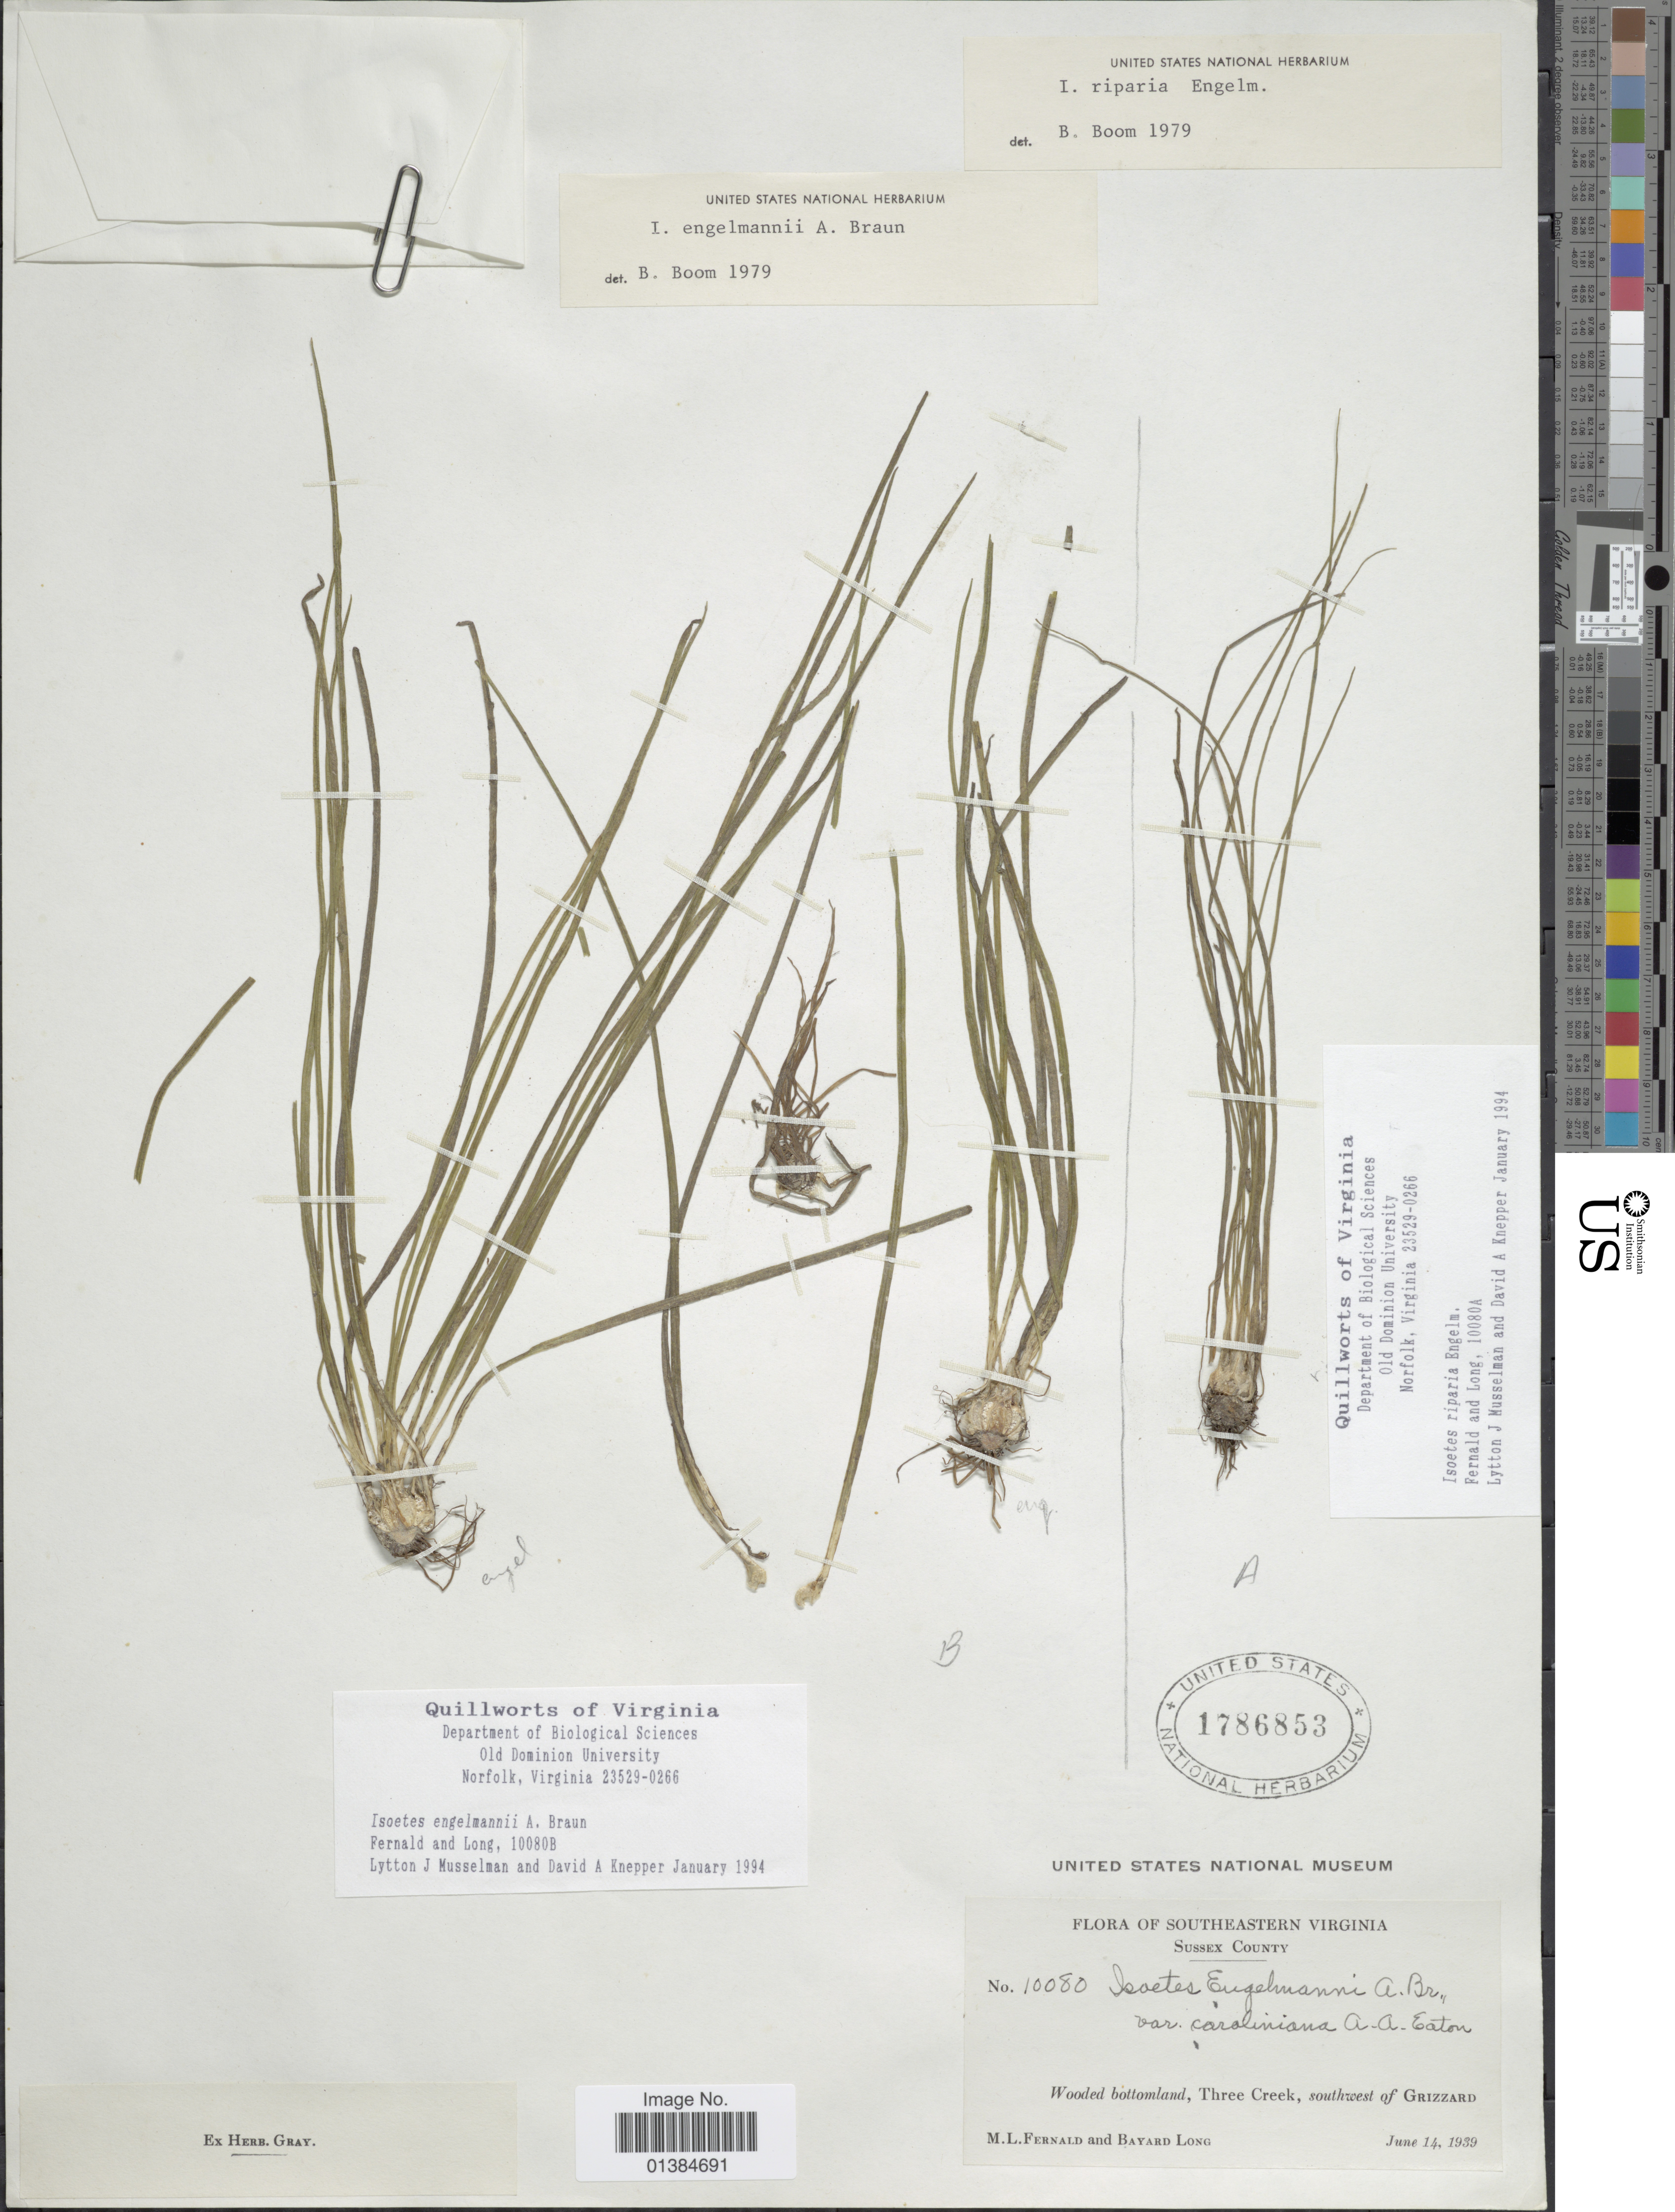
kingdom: Plantae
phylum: Tracheophyta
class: Lycopodiopsida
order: Isoetales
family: Isoetaceae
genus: Isoetes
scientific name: Isoetes riparia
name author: Engelm. ex A. Braun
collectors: M. L. Fernald & B. H. Long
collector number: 10080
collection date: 1939-06-14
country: United States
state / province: Virginia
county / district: Sussex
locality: Southeastern Virginia. Sussex County. Wooded bottomland, Three Creek, southwest of Grizzard.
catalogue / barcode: US 1786853